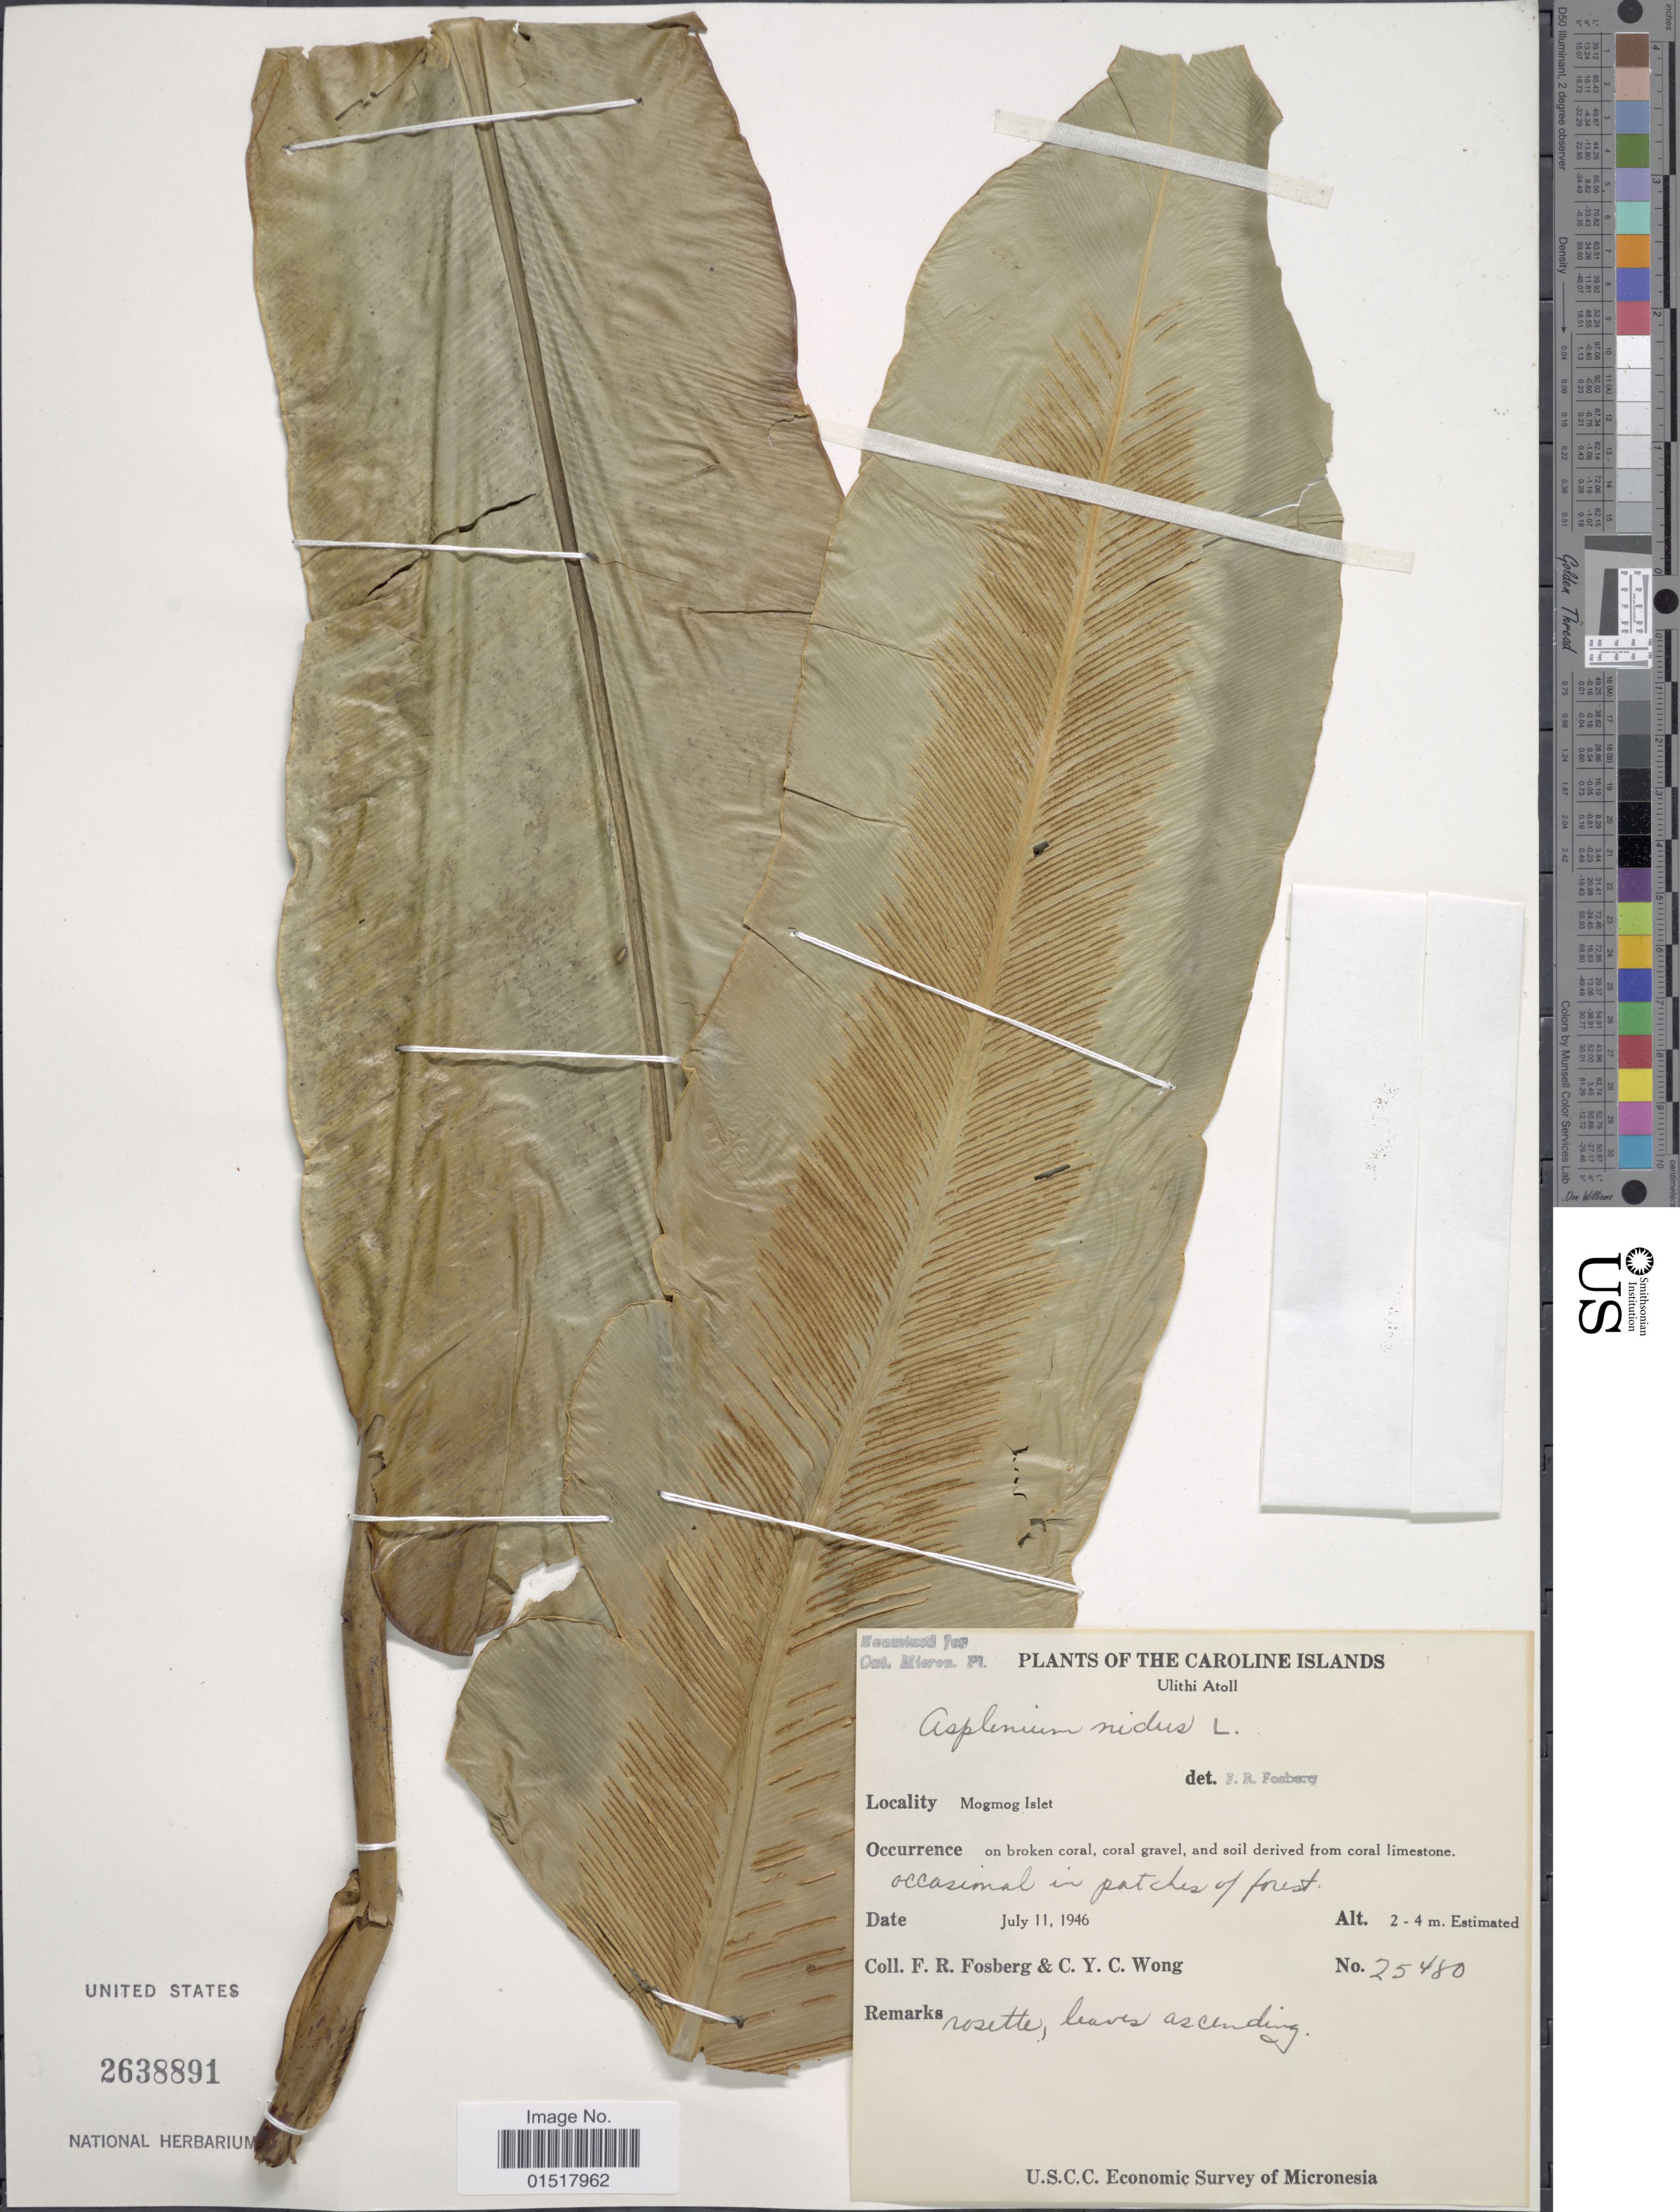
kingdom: Plantae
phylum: Tracheophyta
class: Polypodiopsida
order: Polypodiales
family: Aspleniaceae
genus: Asplenium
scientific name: Asplenium nidus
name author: L.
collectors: F. R. Fosberg & C. Y. C. Wong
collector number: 25480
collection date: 1946-07-11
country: Micronesia, Federated States of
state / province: Yap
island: Ulithi Atoll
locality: Caroline Islands. Ulithi Atoll. Mogmog Islet.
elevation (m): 2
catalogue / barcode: US 2638891